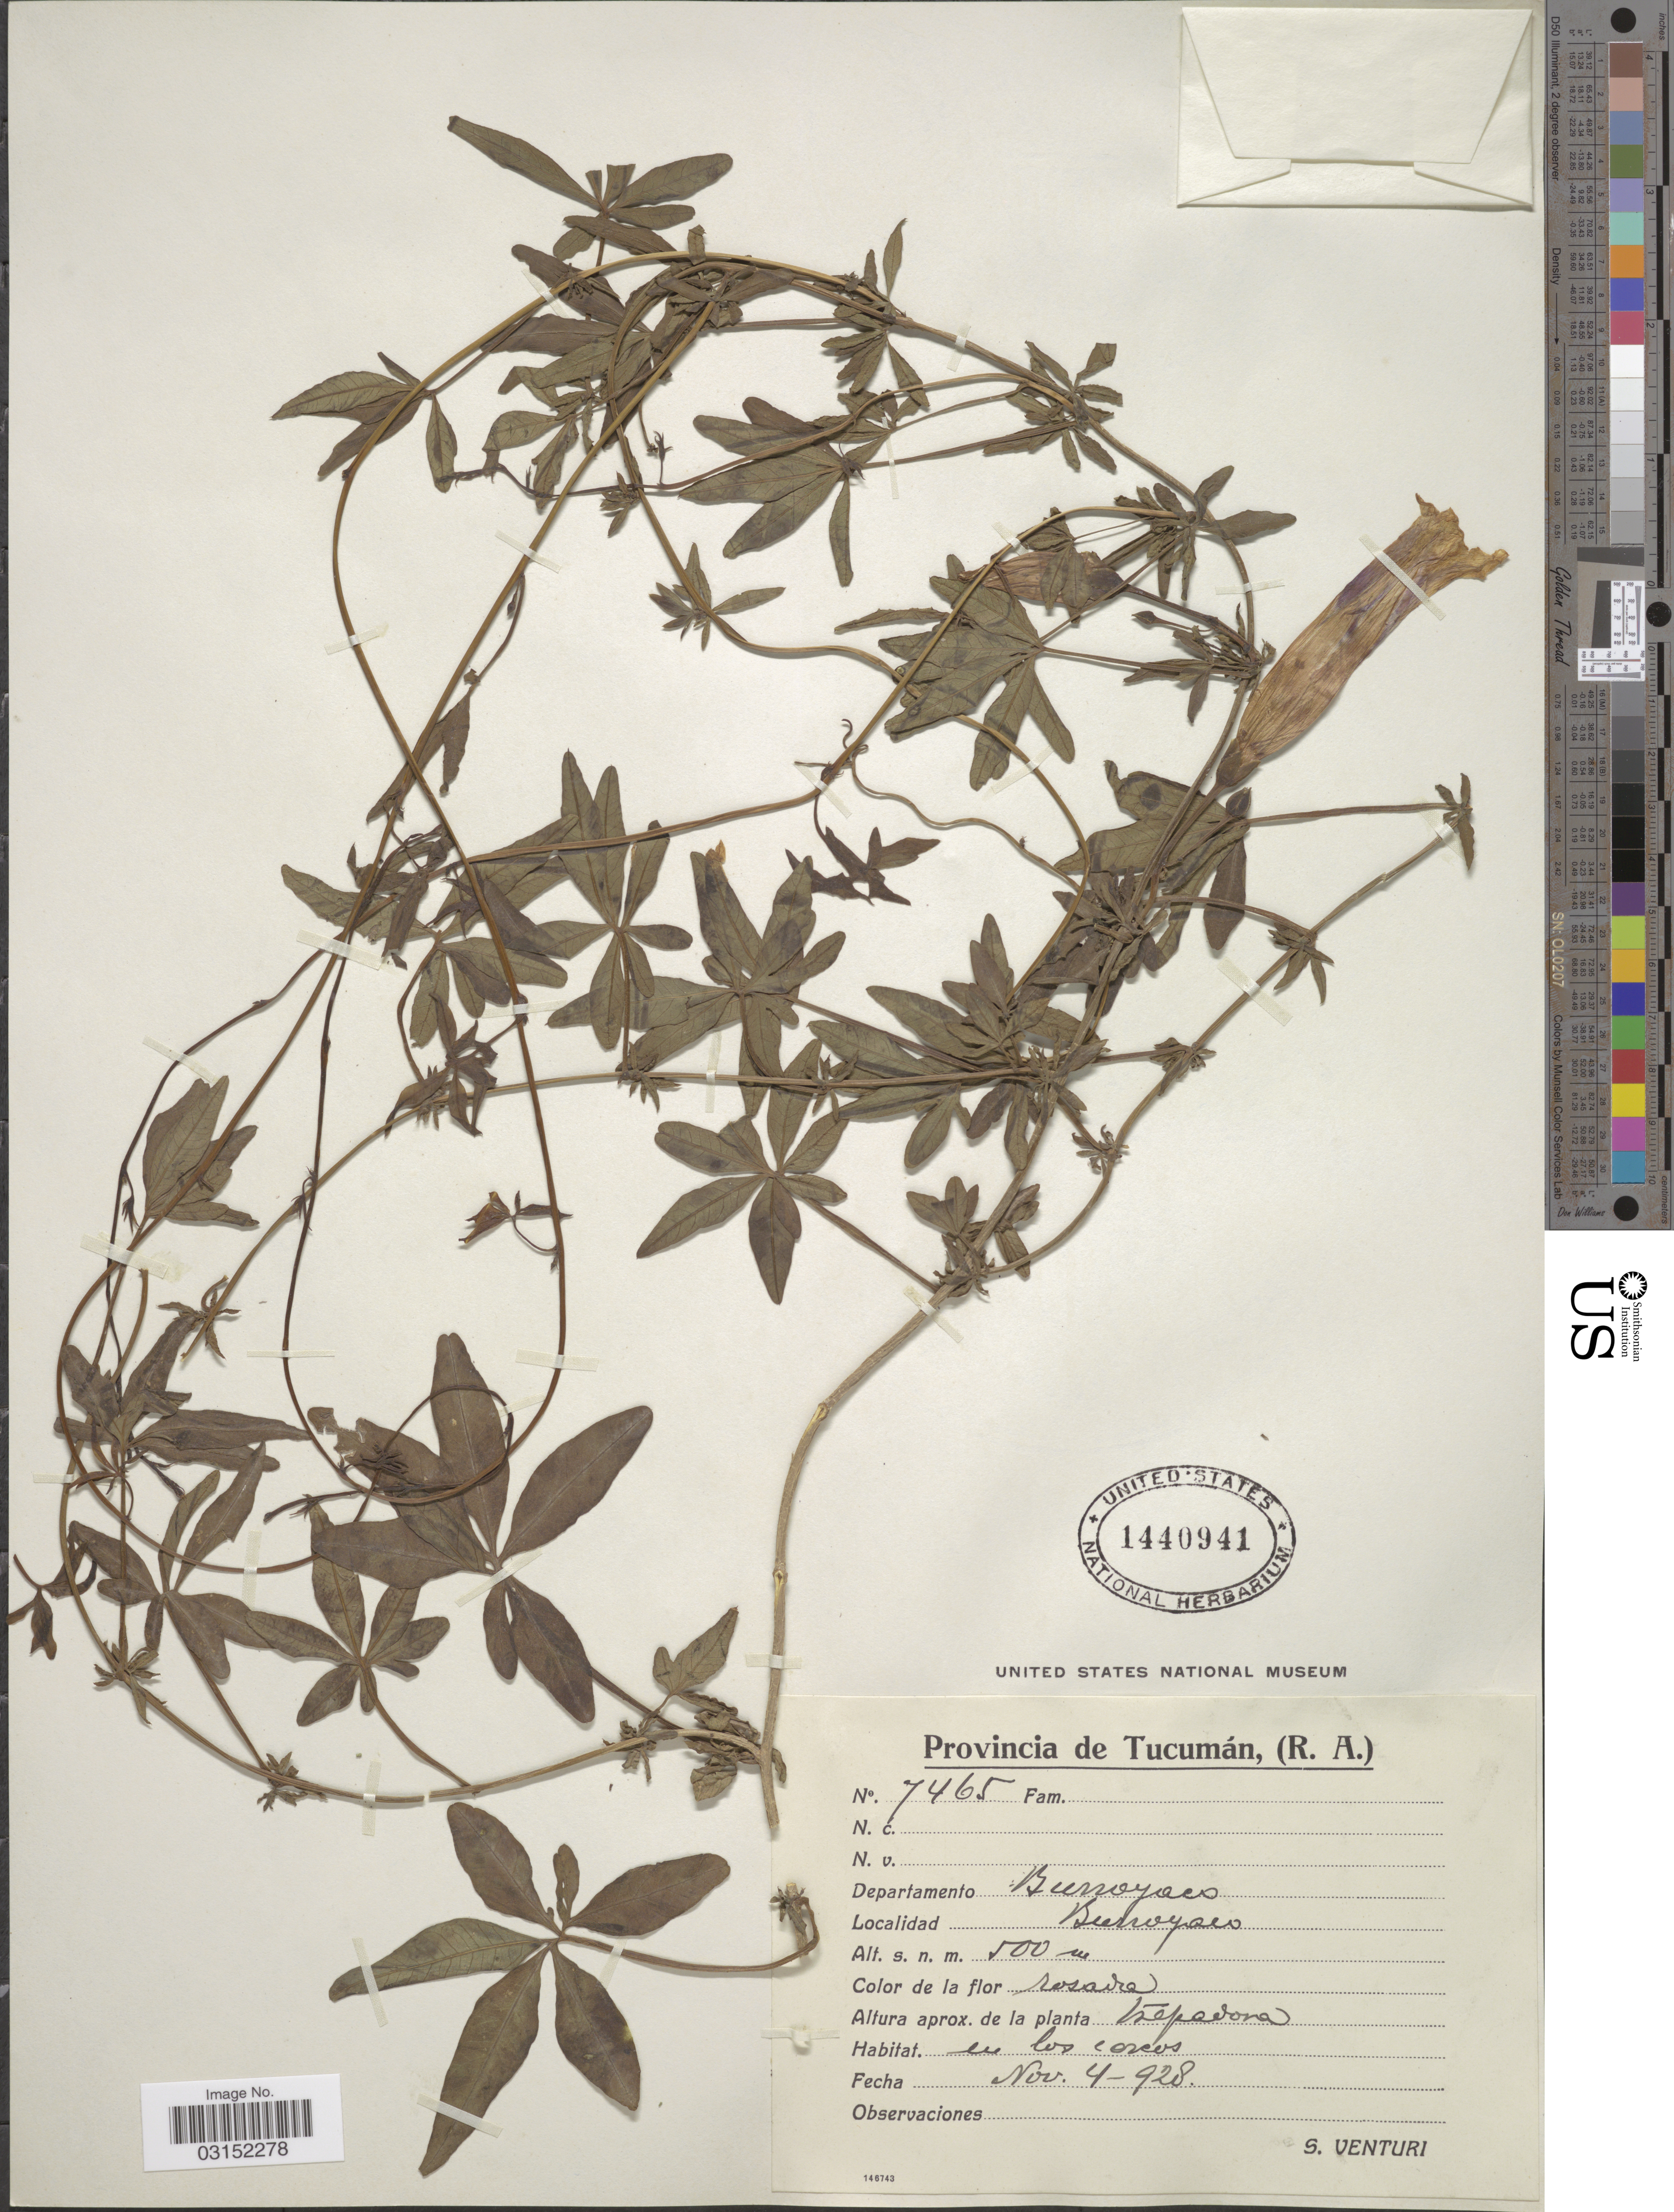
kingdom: Plantae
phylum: Tracheophyta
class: Magnoliopsida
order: Solanales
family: Convolvulaceae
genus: Ipomoea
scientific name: Ipomoea cairica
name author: (L.) Sweet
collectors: S. Venturi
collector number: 7465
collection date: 1928-11-04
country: Argentina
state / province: Tucuman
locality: Provincia de Tucumán, (R.A.) Departamento Burroyaco, Burroyaco.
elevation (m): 500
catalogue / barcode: US 1440941